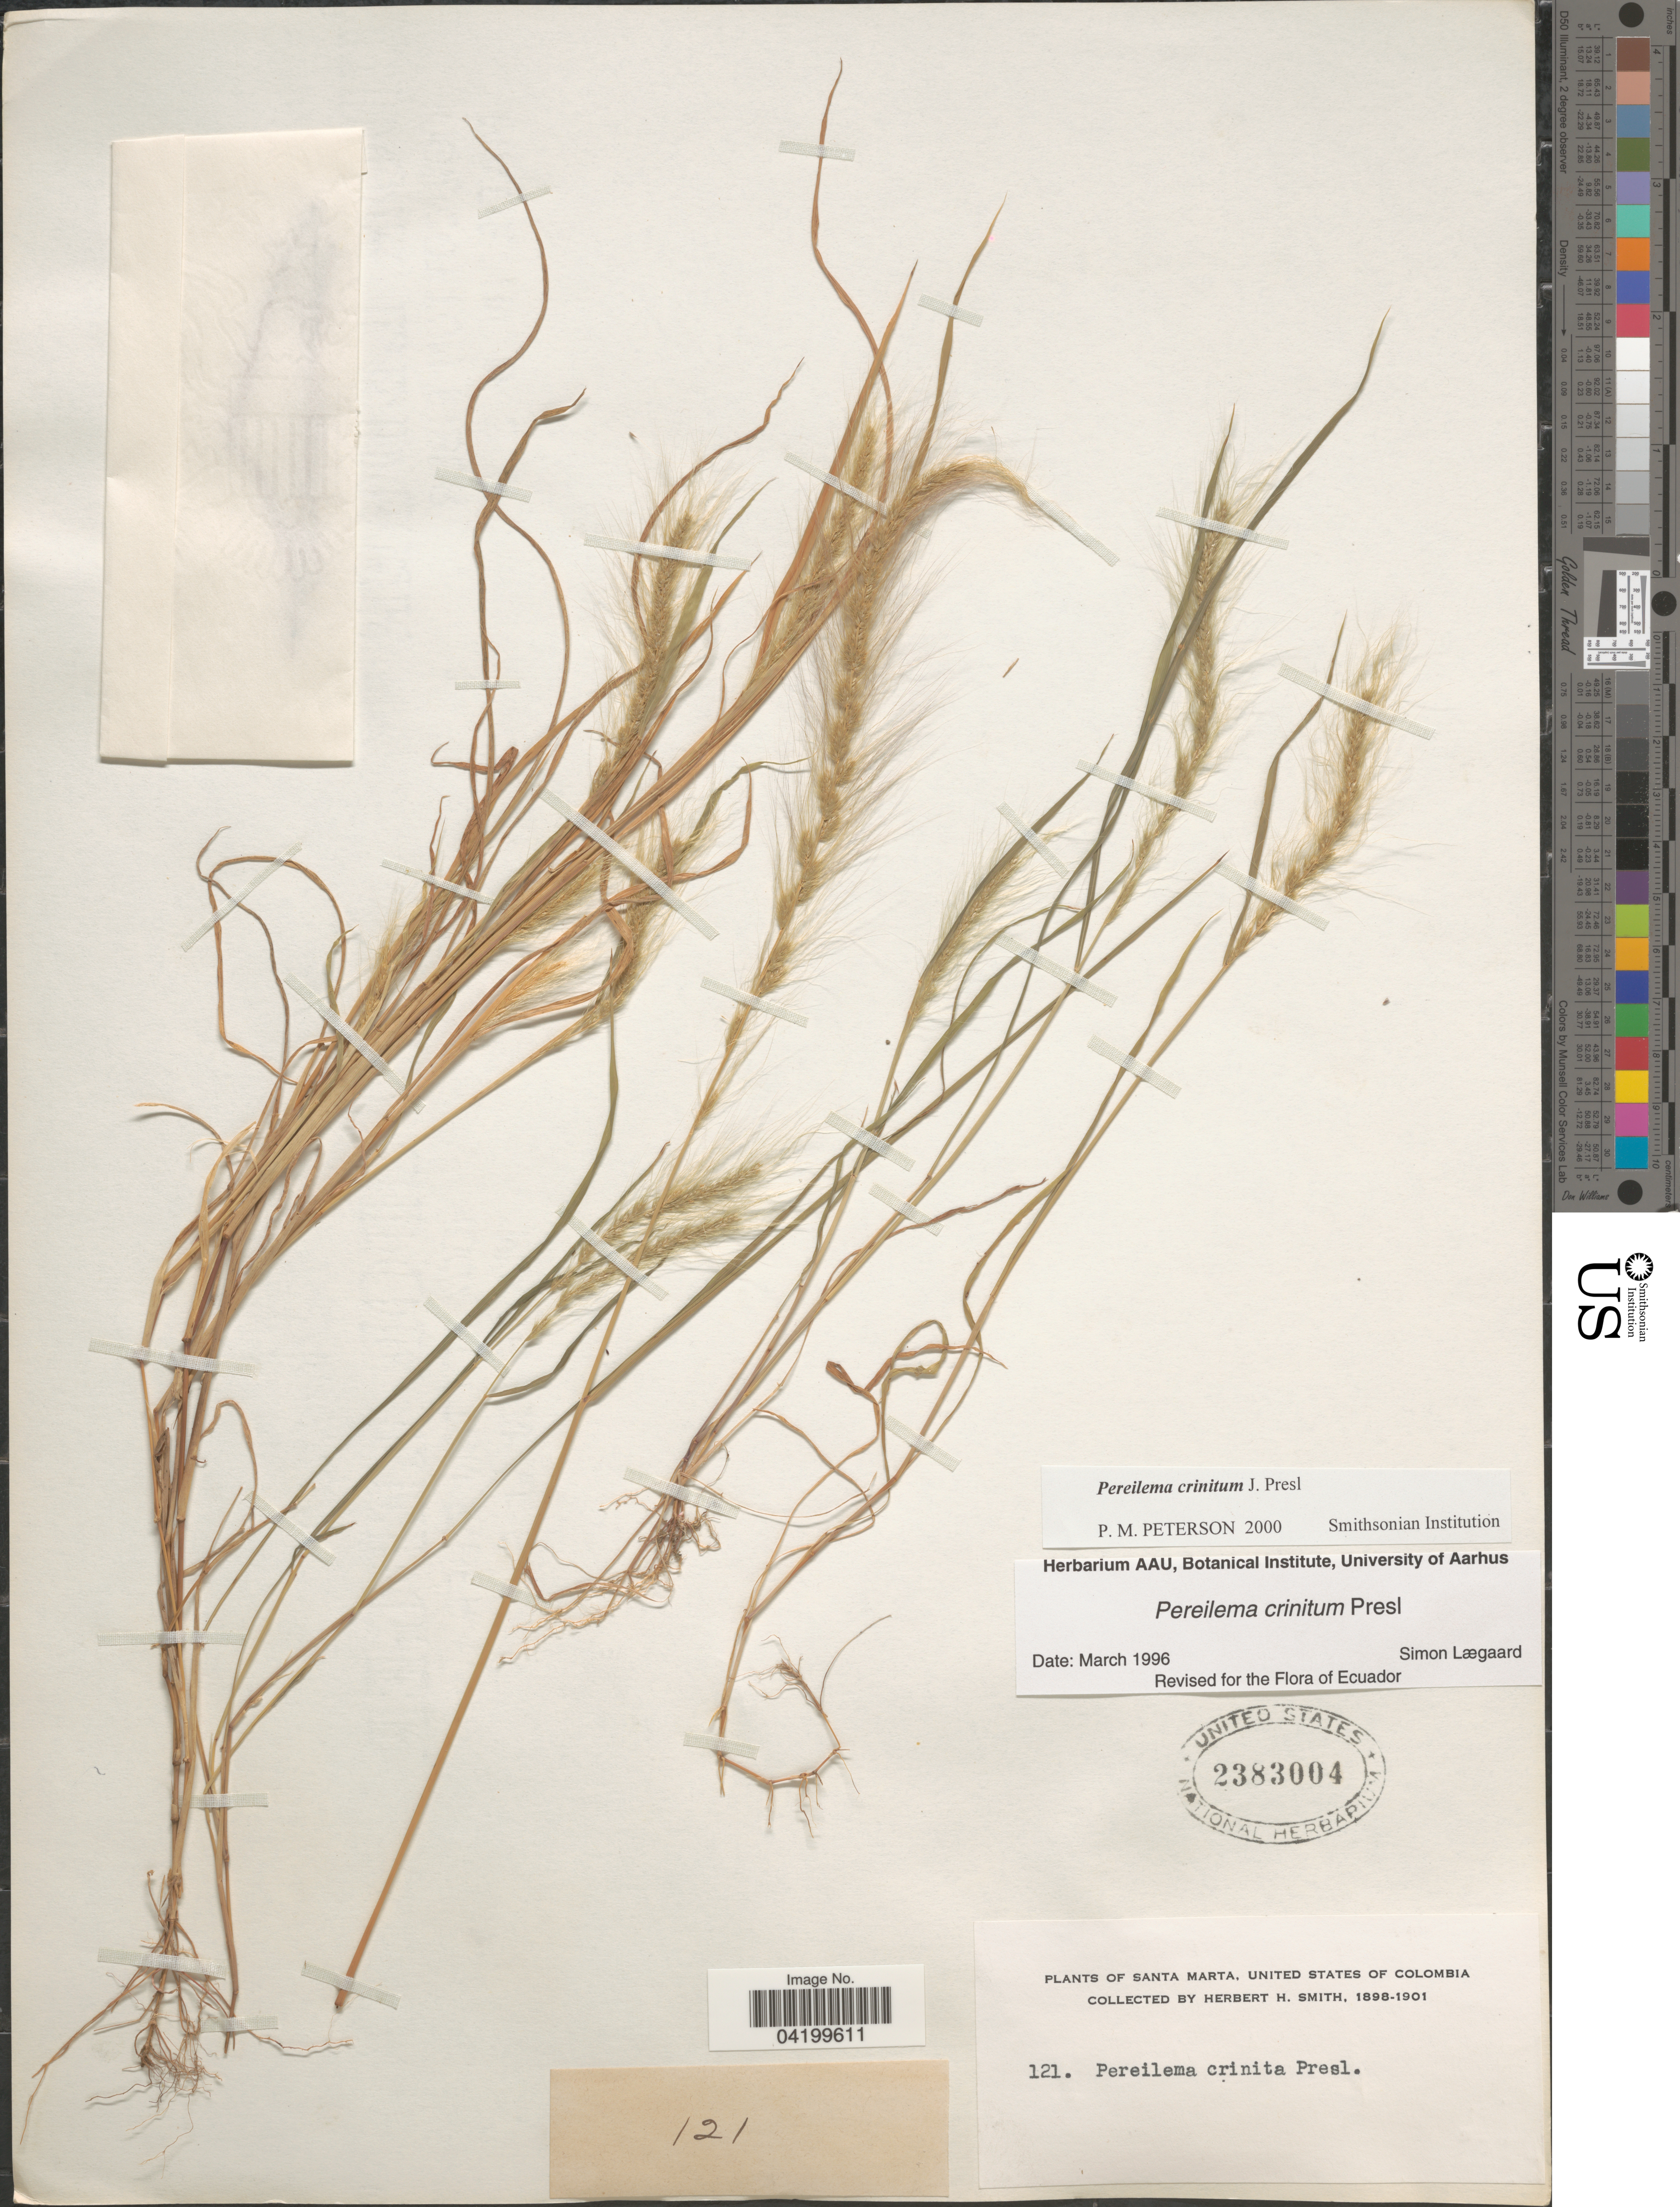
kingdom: Plantae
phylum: Tracheophyta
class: Liliopsida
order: Poales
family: Poaceae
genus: Muhlenbergia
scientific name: Muhlenbergia pereilema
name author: P.M. Peterson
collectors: Herbert H. Smith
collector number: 121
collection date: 1898/1901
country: Colombia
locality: Santa Marta. United States of Colombia.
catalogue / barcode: US 2383004